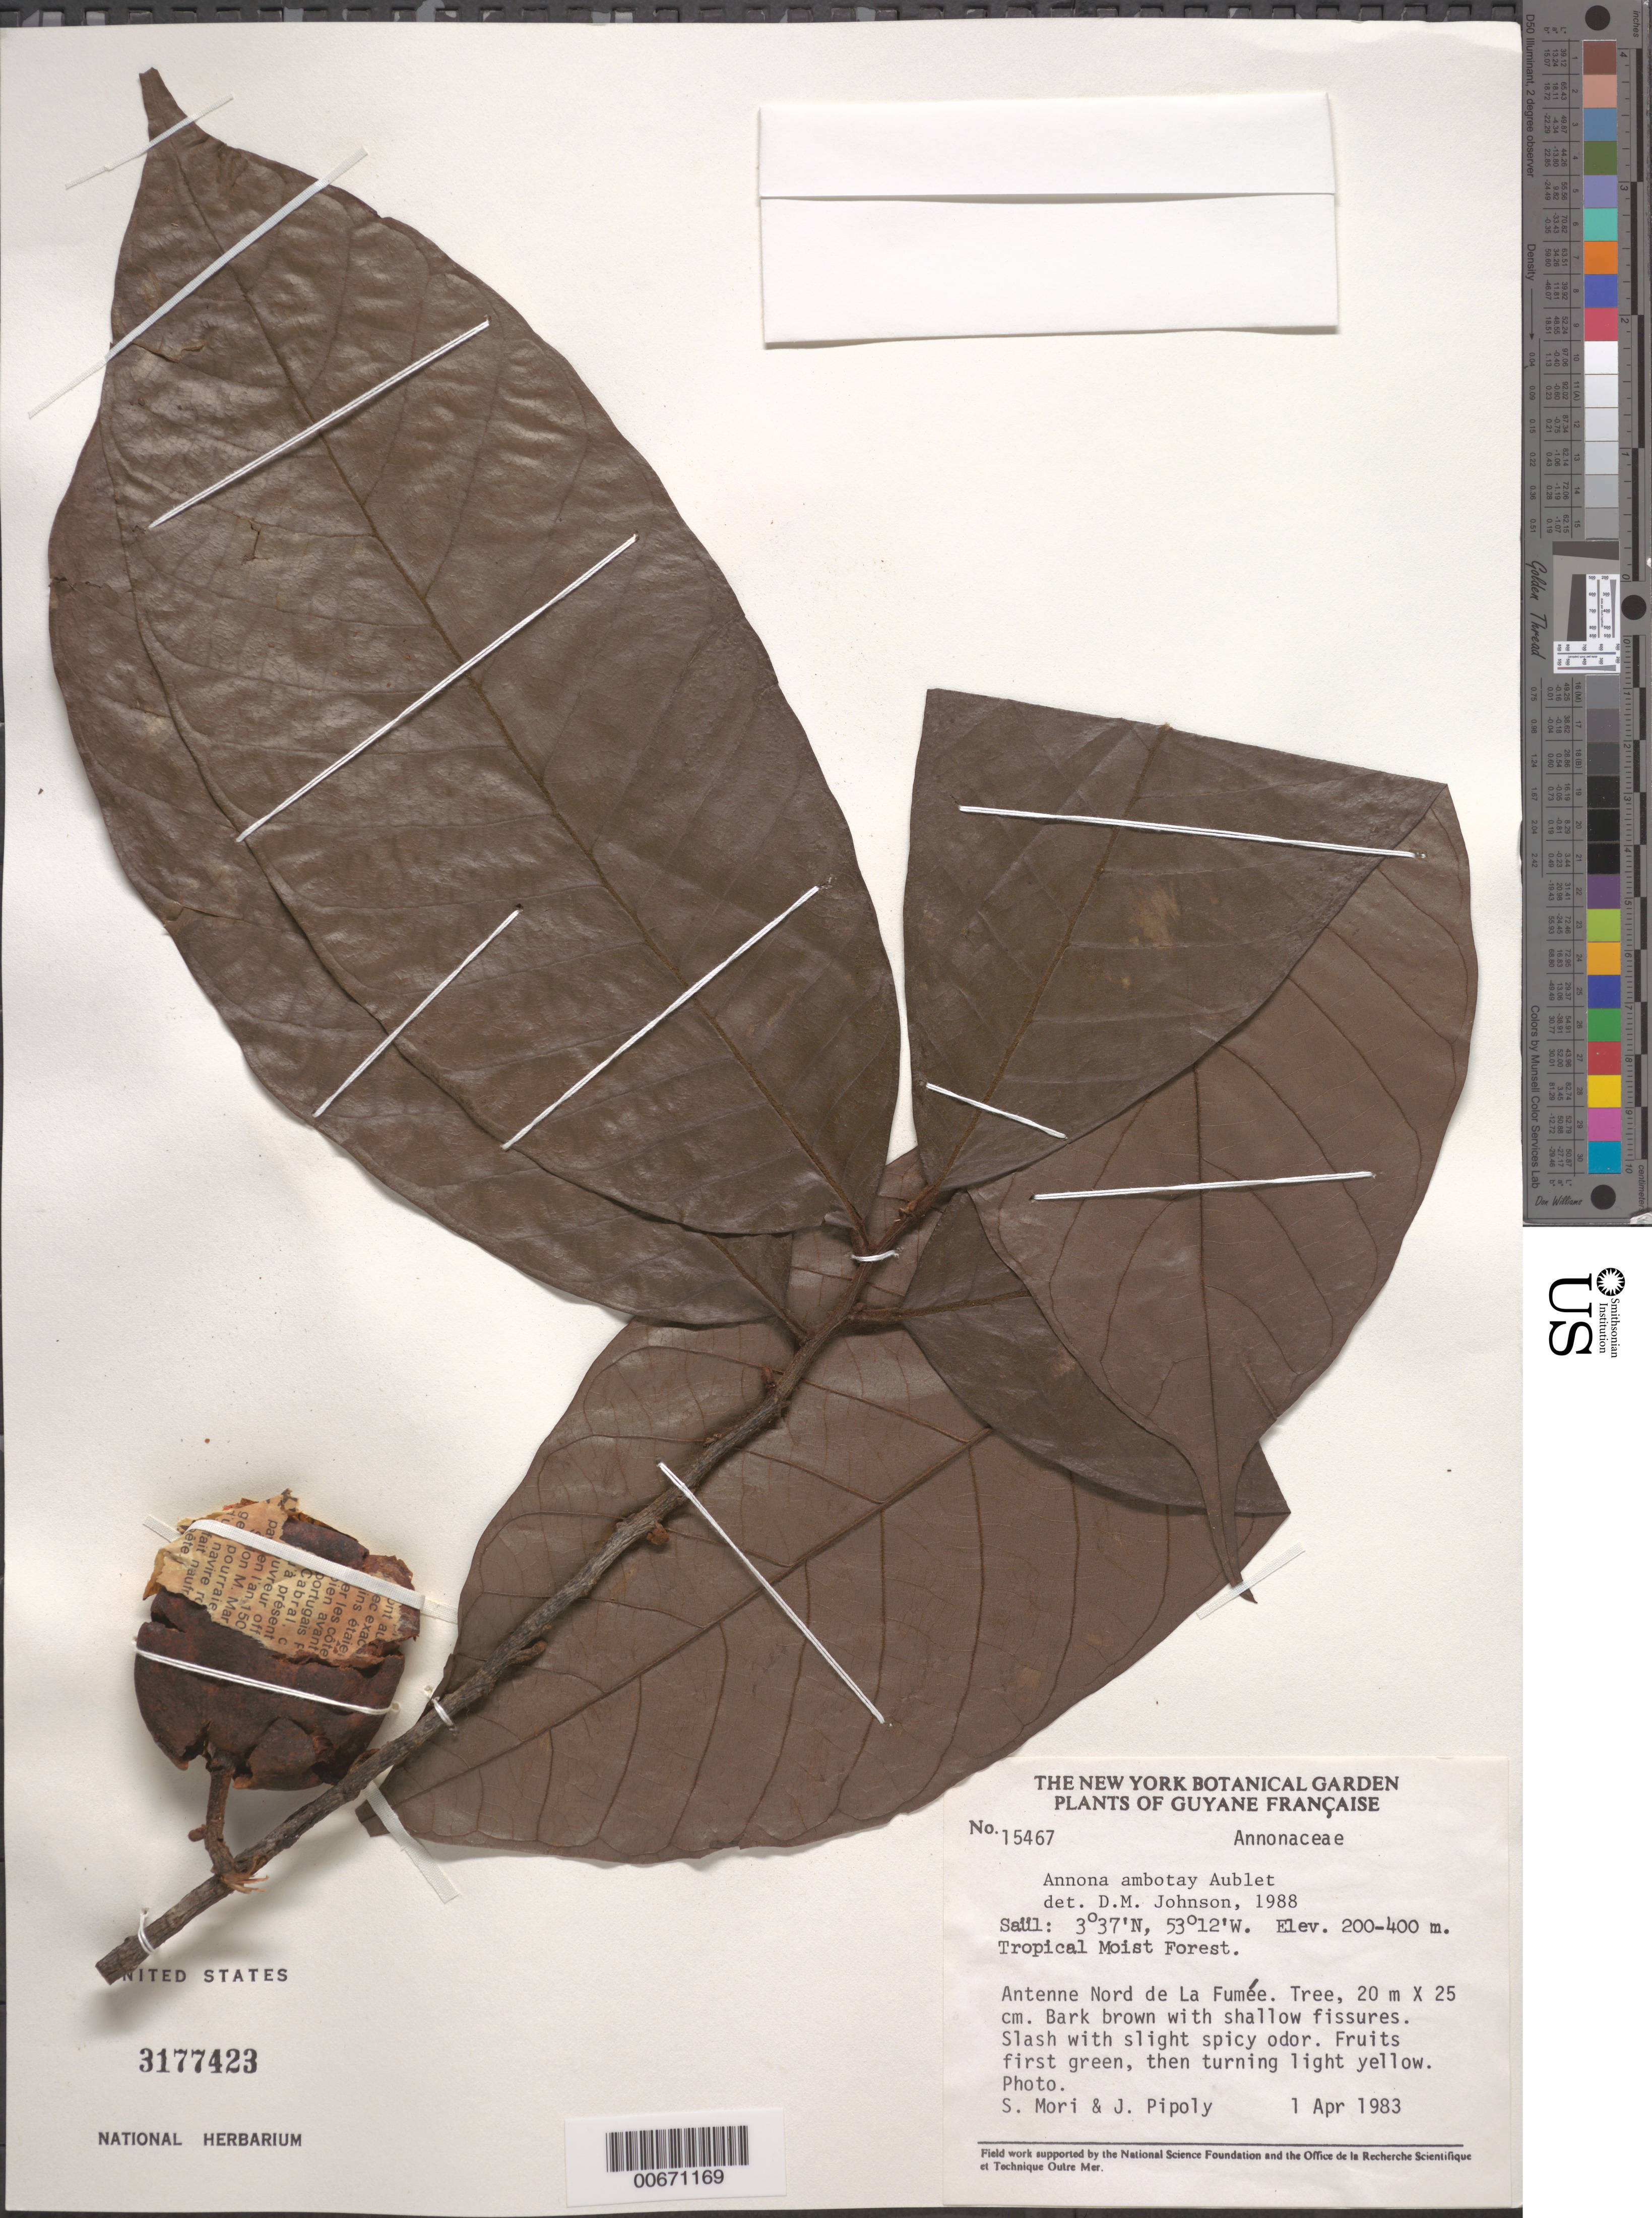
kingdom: Plantae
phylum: Tracheophyta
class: Magnoliopsida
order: Magnoliales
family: Annonaceae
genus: Annona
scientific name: Annona ambotay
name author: Aubl.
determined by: Johnson, D. M.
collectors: S. Mori & J. J. Pipoly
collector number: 15467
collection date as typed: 1-Apr-83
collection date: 1983-04-01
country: French Guiana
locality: Saül, Antenne Nord de la Fumée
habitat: Tropical moist forest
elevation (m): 200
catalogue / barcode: US 3177423